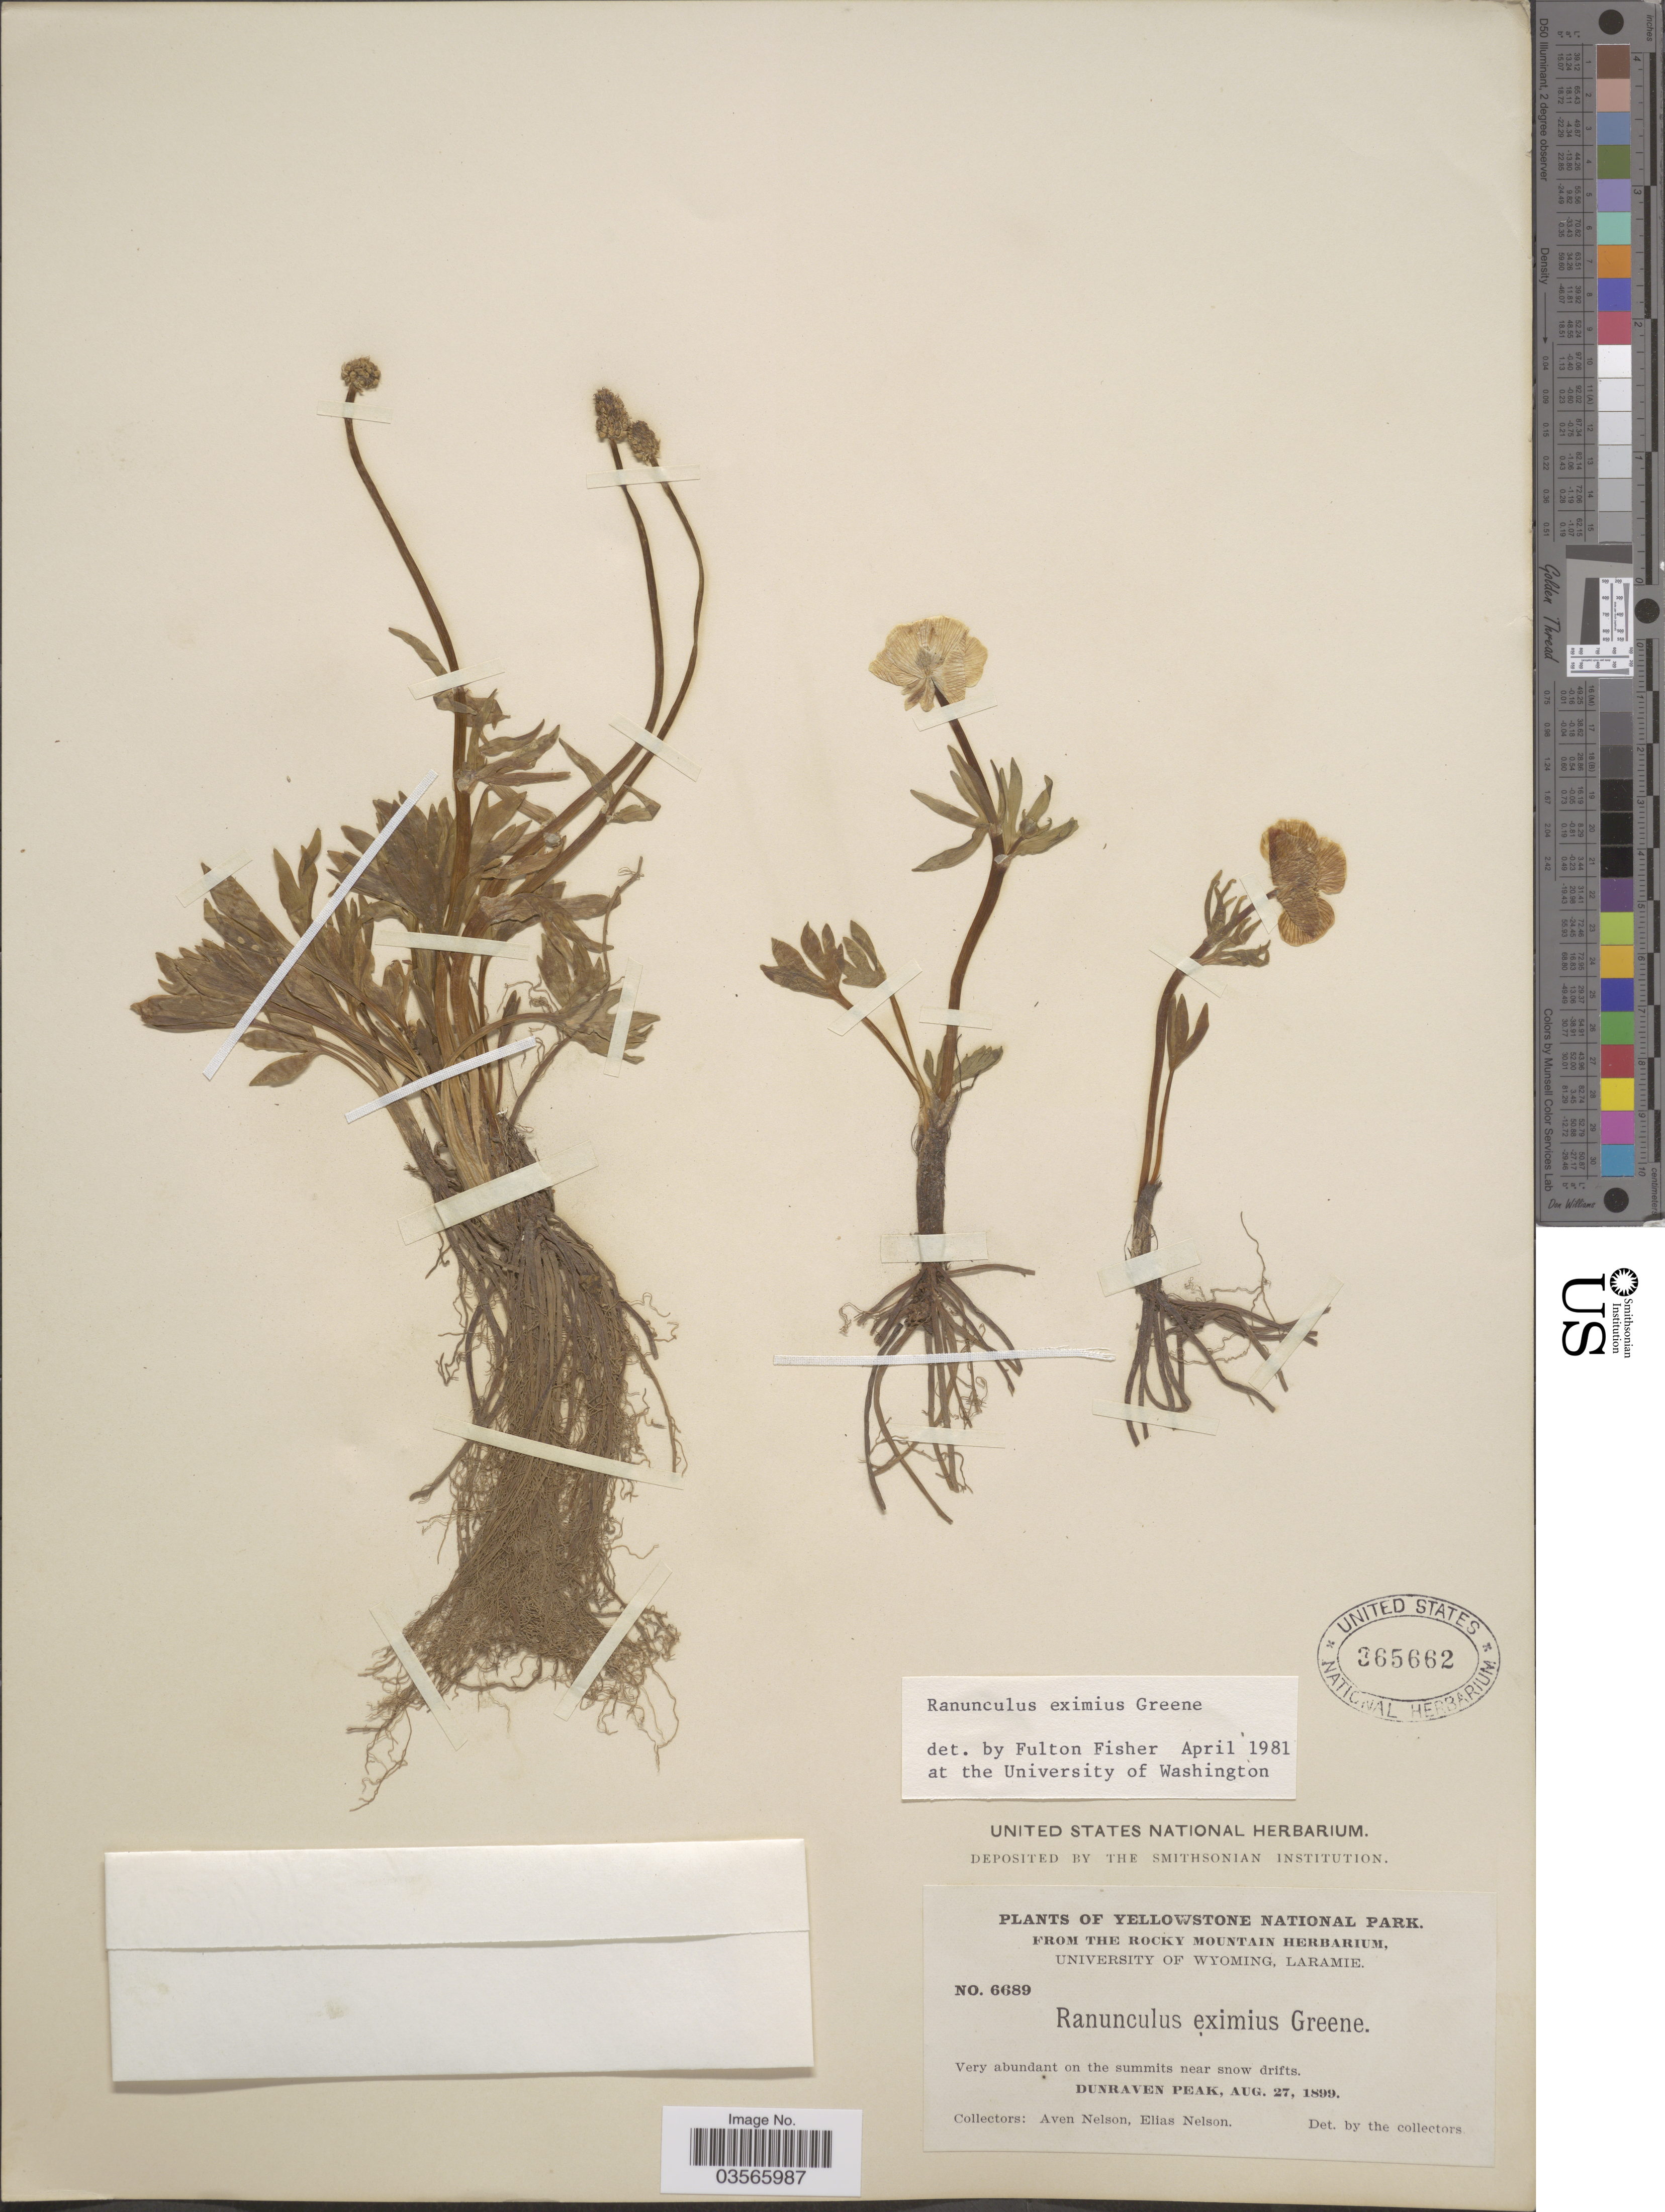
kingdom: Plantae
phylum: Tracheophyta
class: Magnoliopsida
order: Ranunculales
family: Ranunculaceae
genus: Ranunculus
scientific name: Ranunculus eximius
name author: Greene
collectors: A. Nelson & E. Nelson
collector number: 6689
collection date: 1899-08-27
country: United States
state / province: Wyoming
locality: Yellowstone National Park. Dunraven Peak.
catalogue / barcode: US 365662